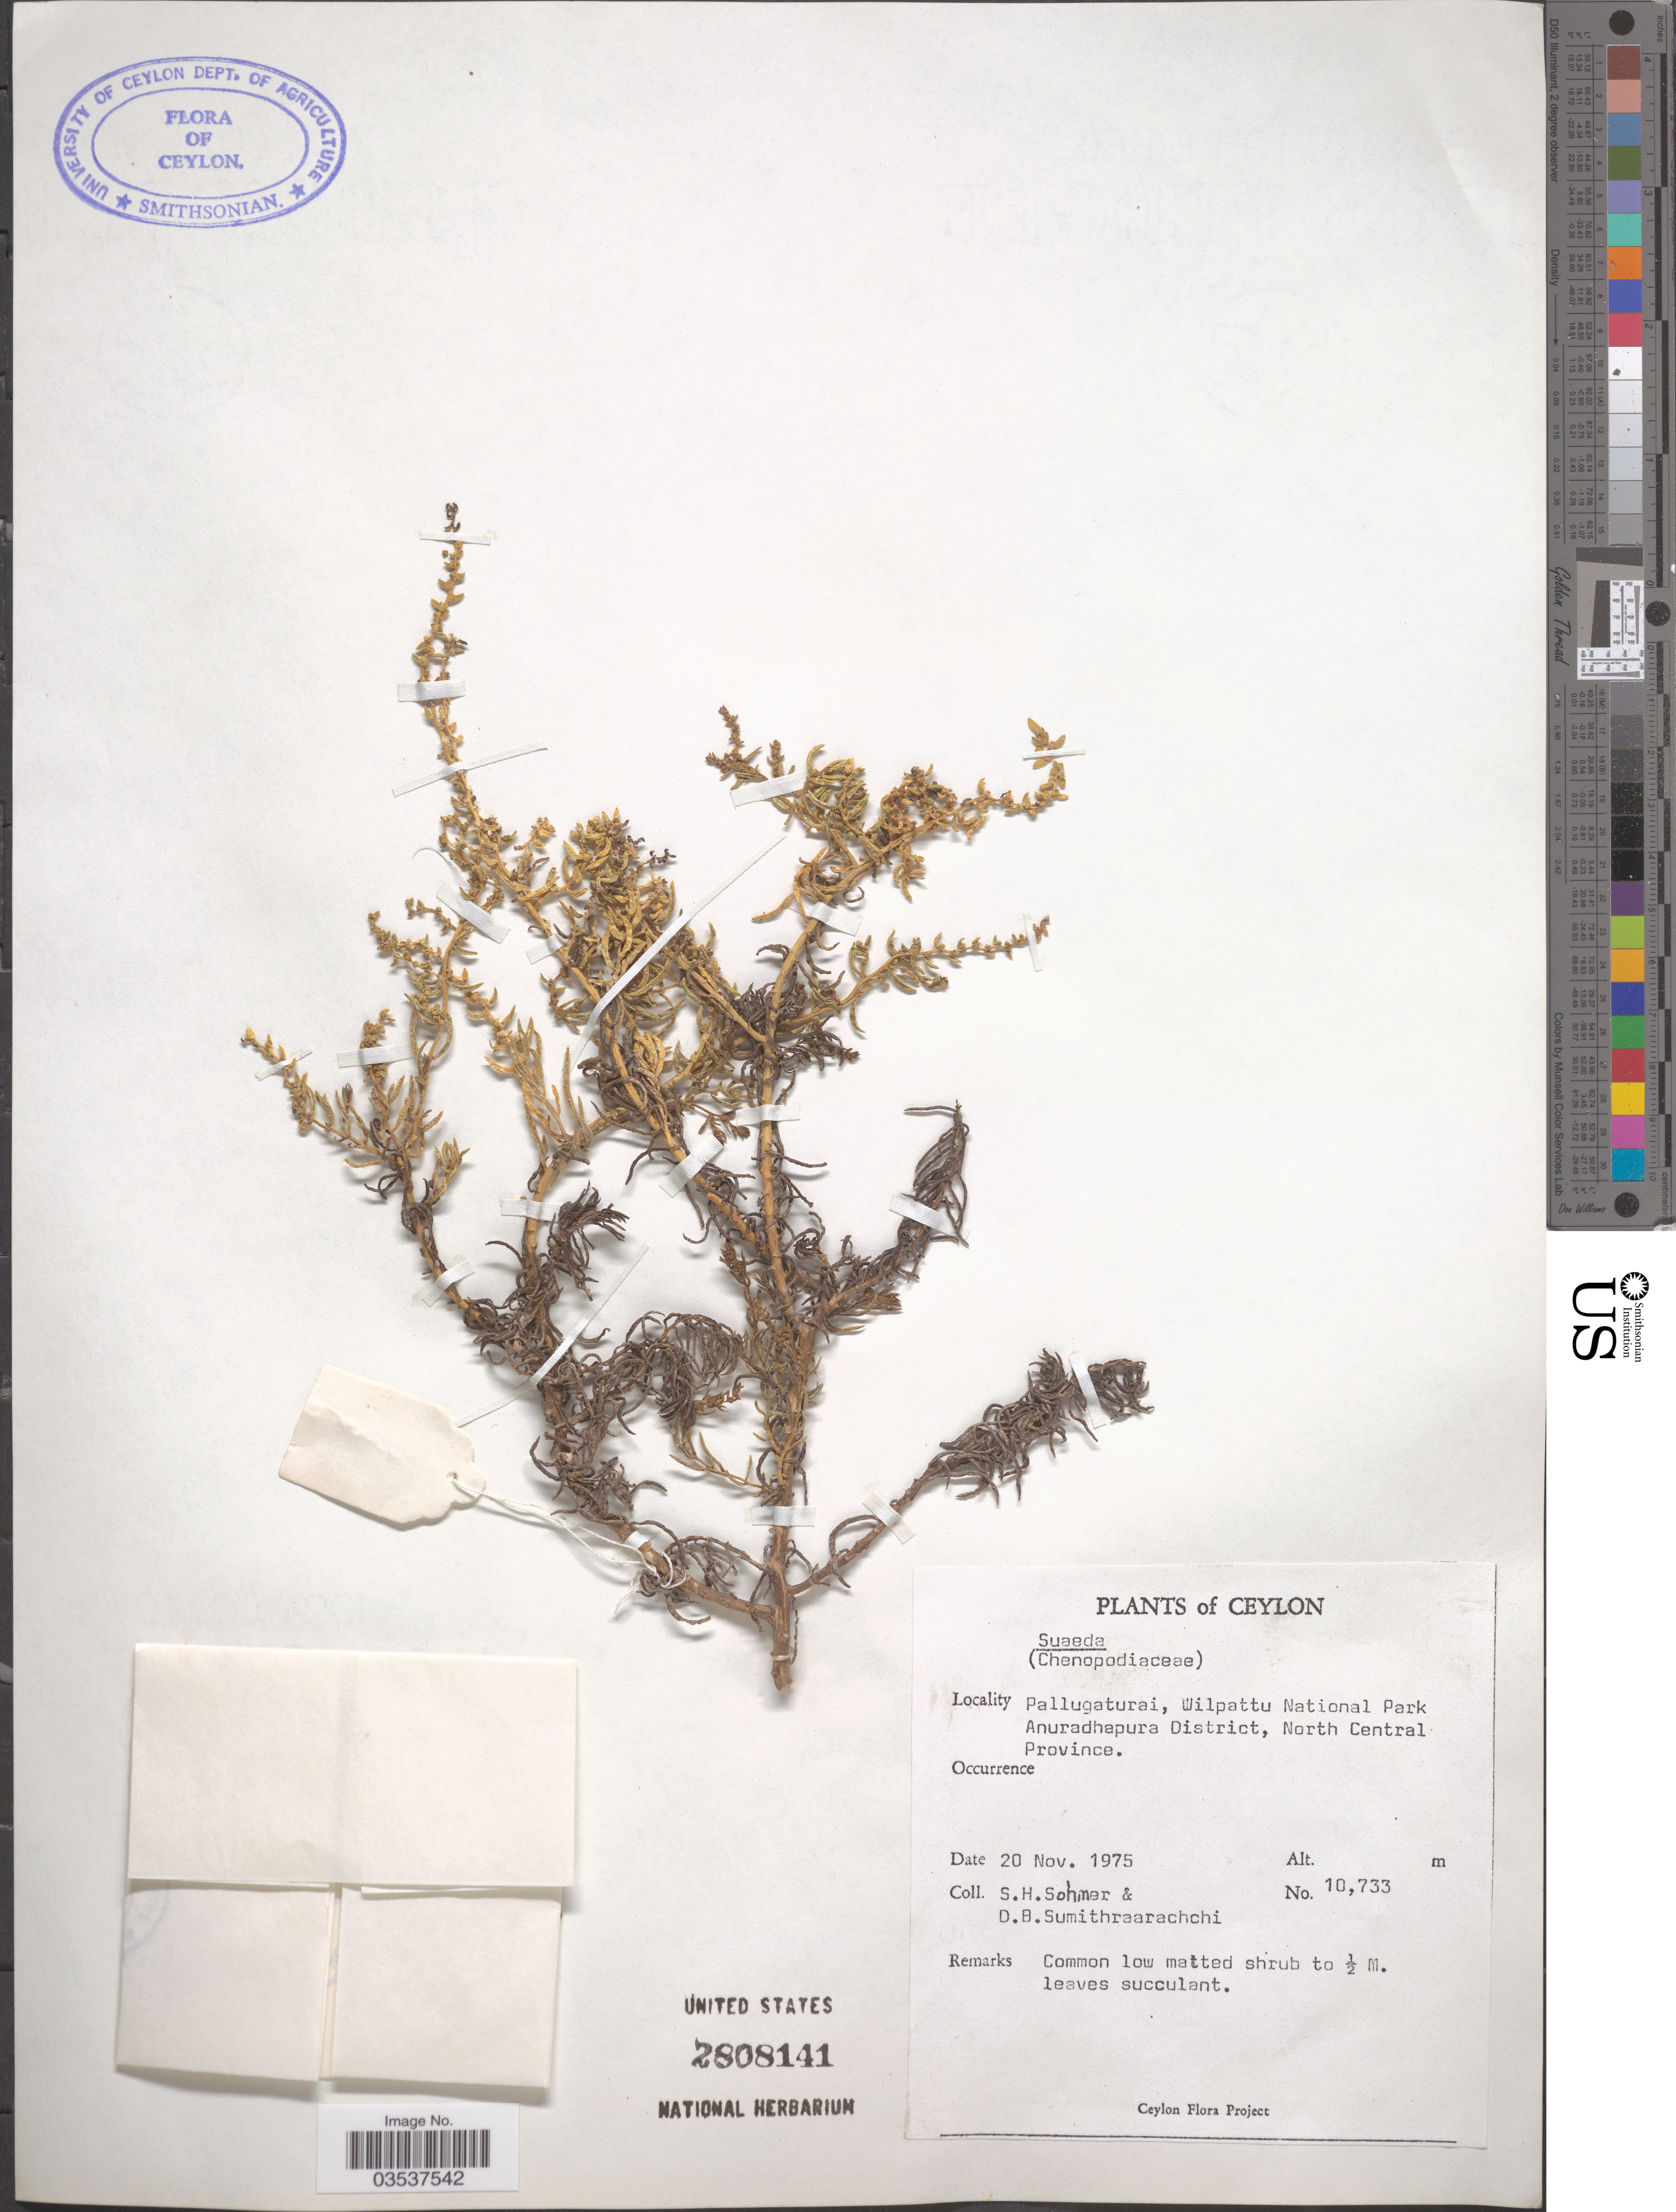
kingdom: Plantae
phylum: Tracheophyta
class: Magnoliopsida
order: Caryophyllales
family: Amaranthaceae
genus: Suaeda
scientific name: Suaeda sp.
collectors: S. H. Sohmer & D. B. Sumithraarachchi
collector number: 10733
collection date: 1975-11-20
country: Sri Lanka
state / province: North Central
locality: Ceylon. Pallugaturai, Wilpattu National Park Anuradhapura District.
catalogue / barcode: US 2808141